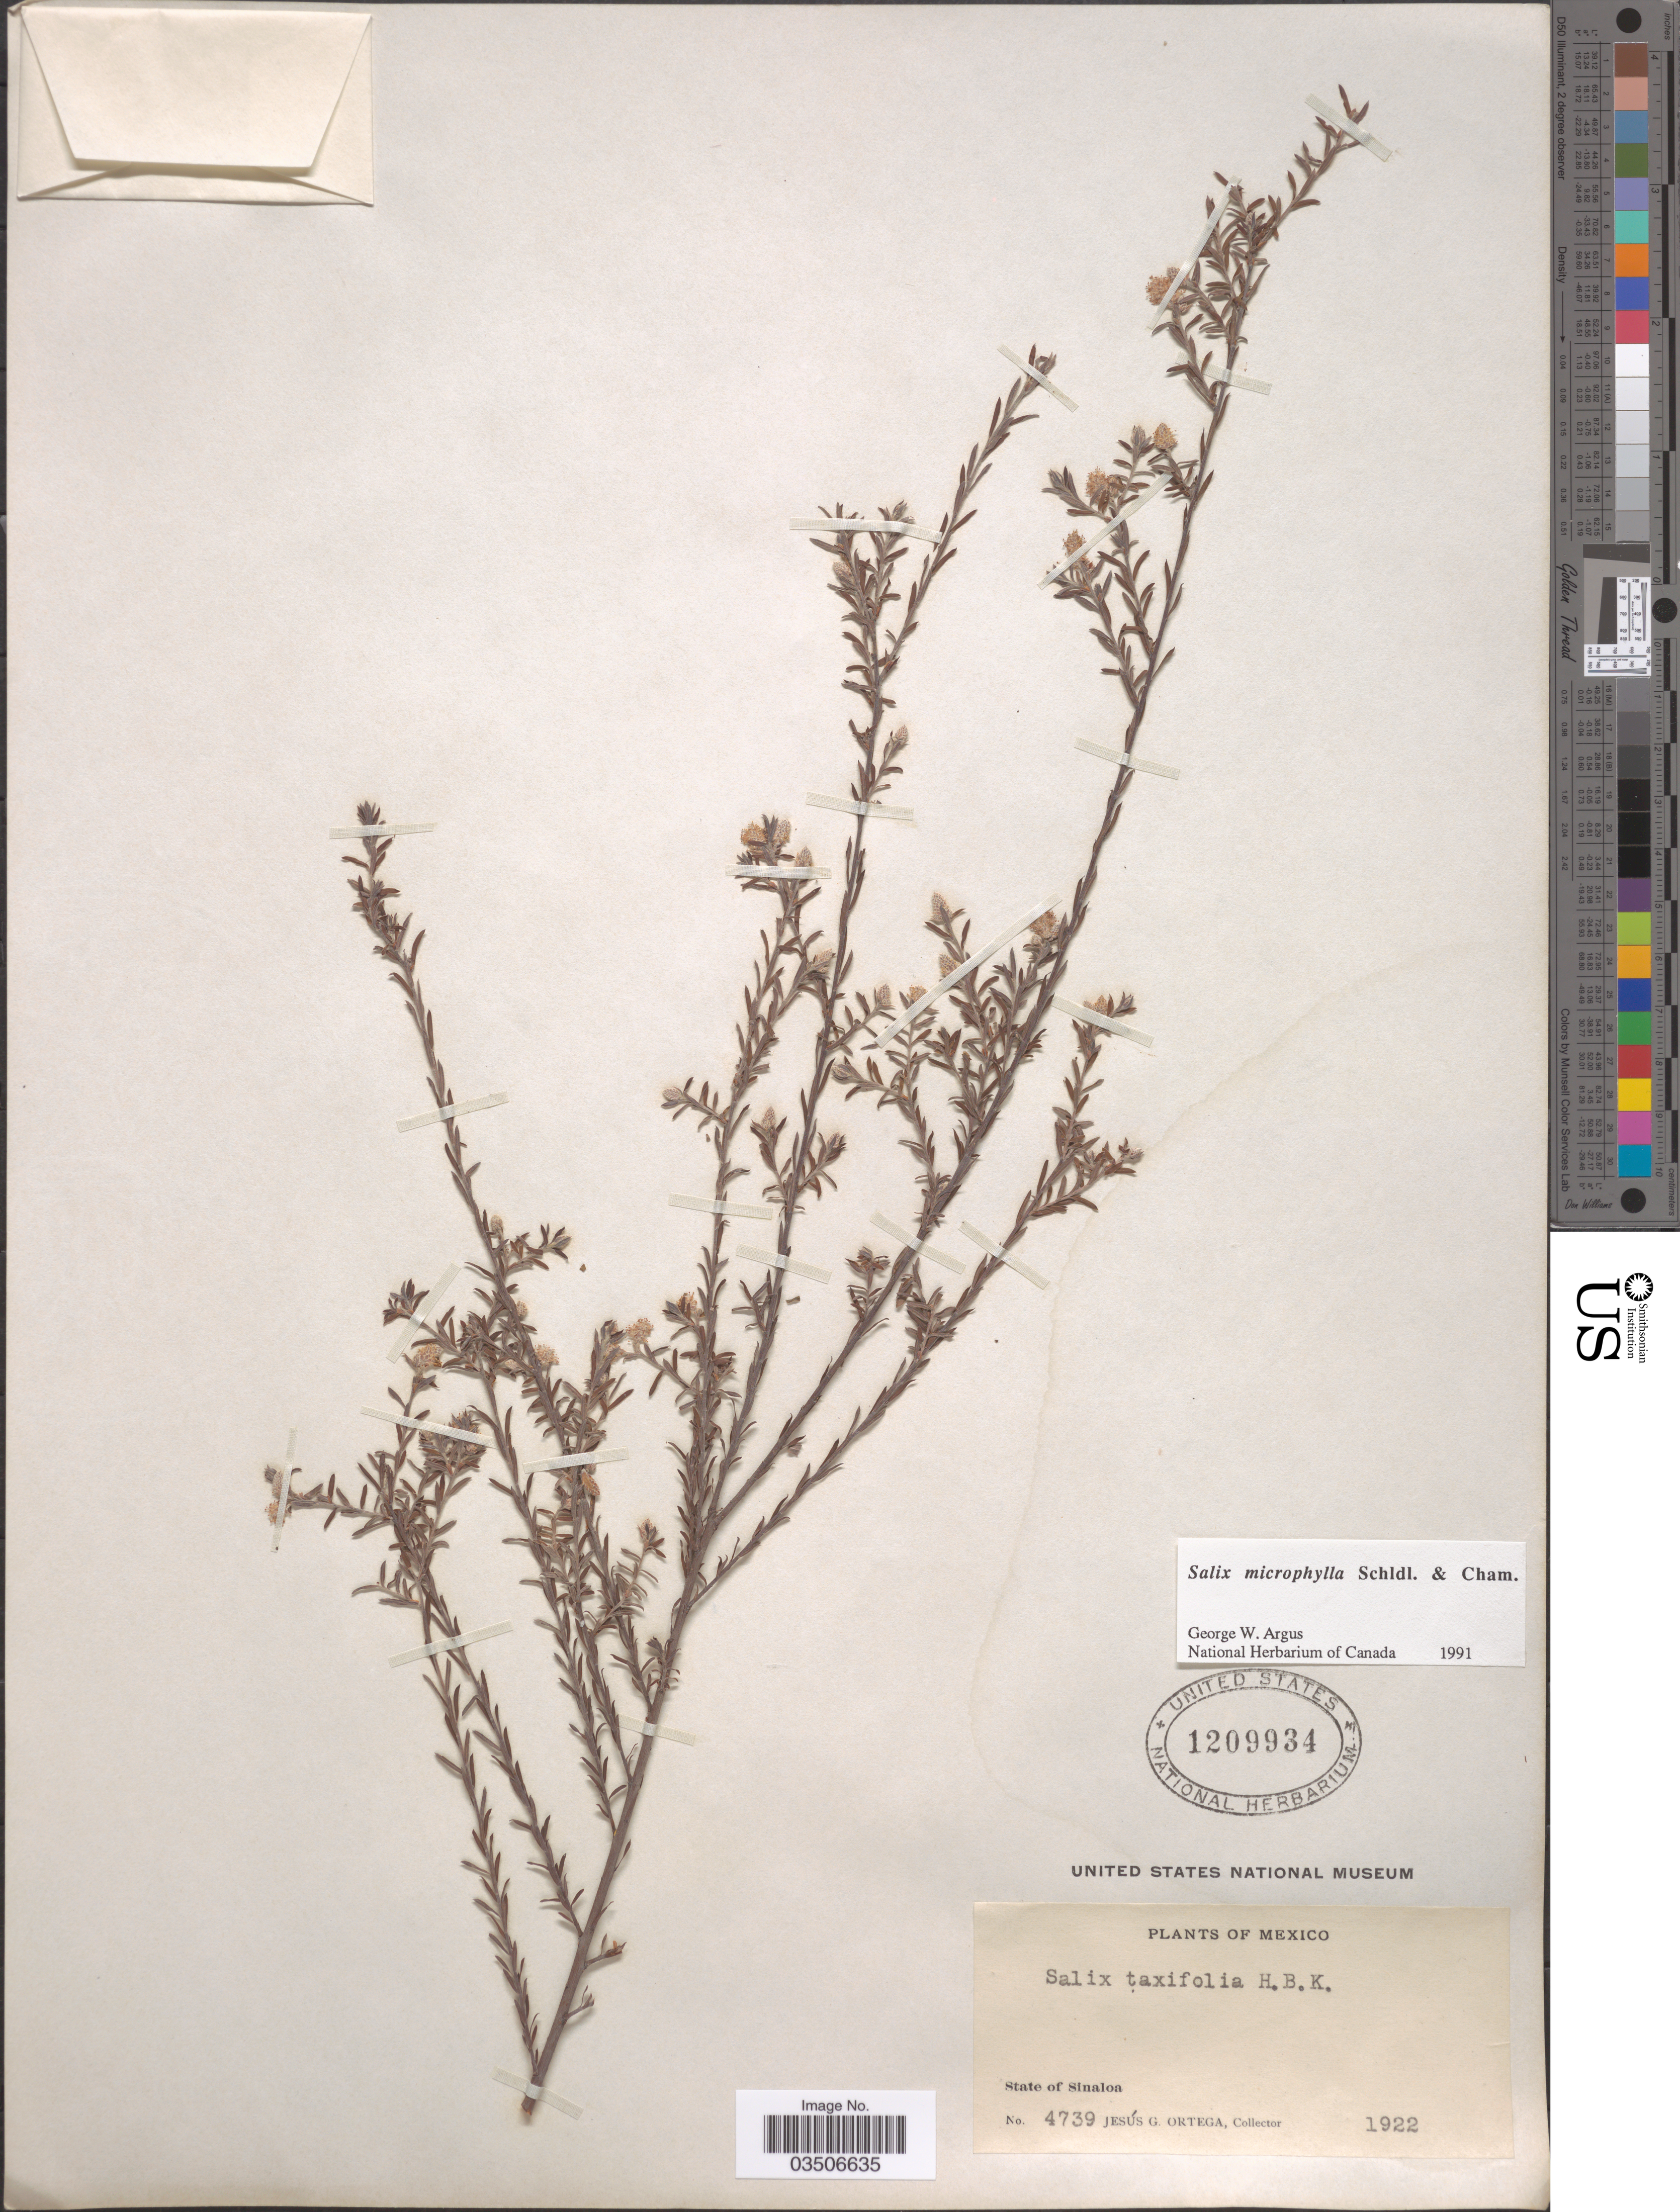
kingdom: Plantae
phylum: Tracheophyta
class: Magnoliopsida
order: Malpighiales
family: Salicaceae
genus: Salix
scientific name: Salix microphylla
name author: Schltdl. & Cham.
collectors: J. Ortega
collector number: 4739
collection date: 1922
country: Mexico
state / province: Sinaloa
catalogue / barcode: US 1209934